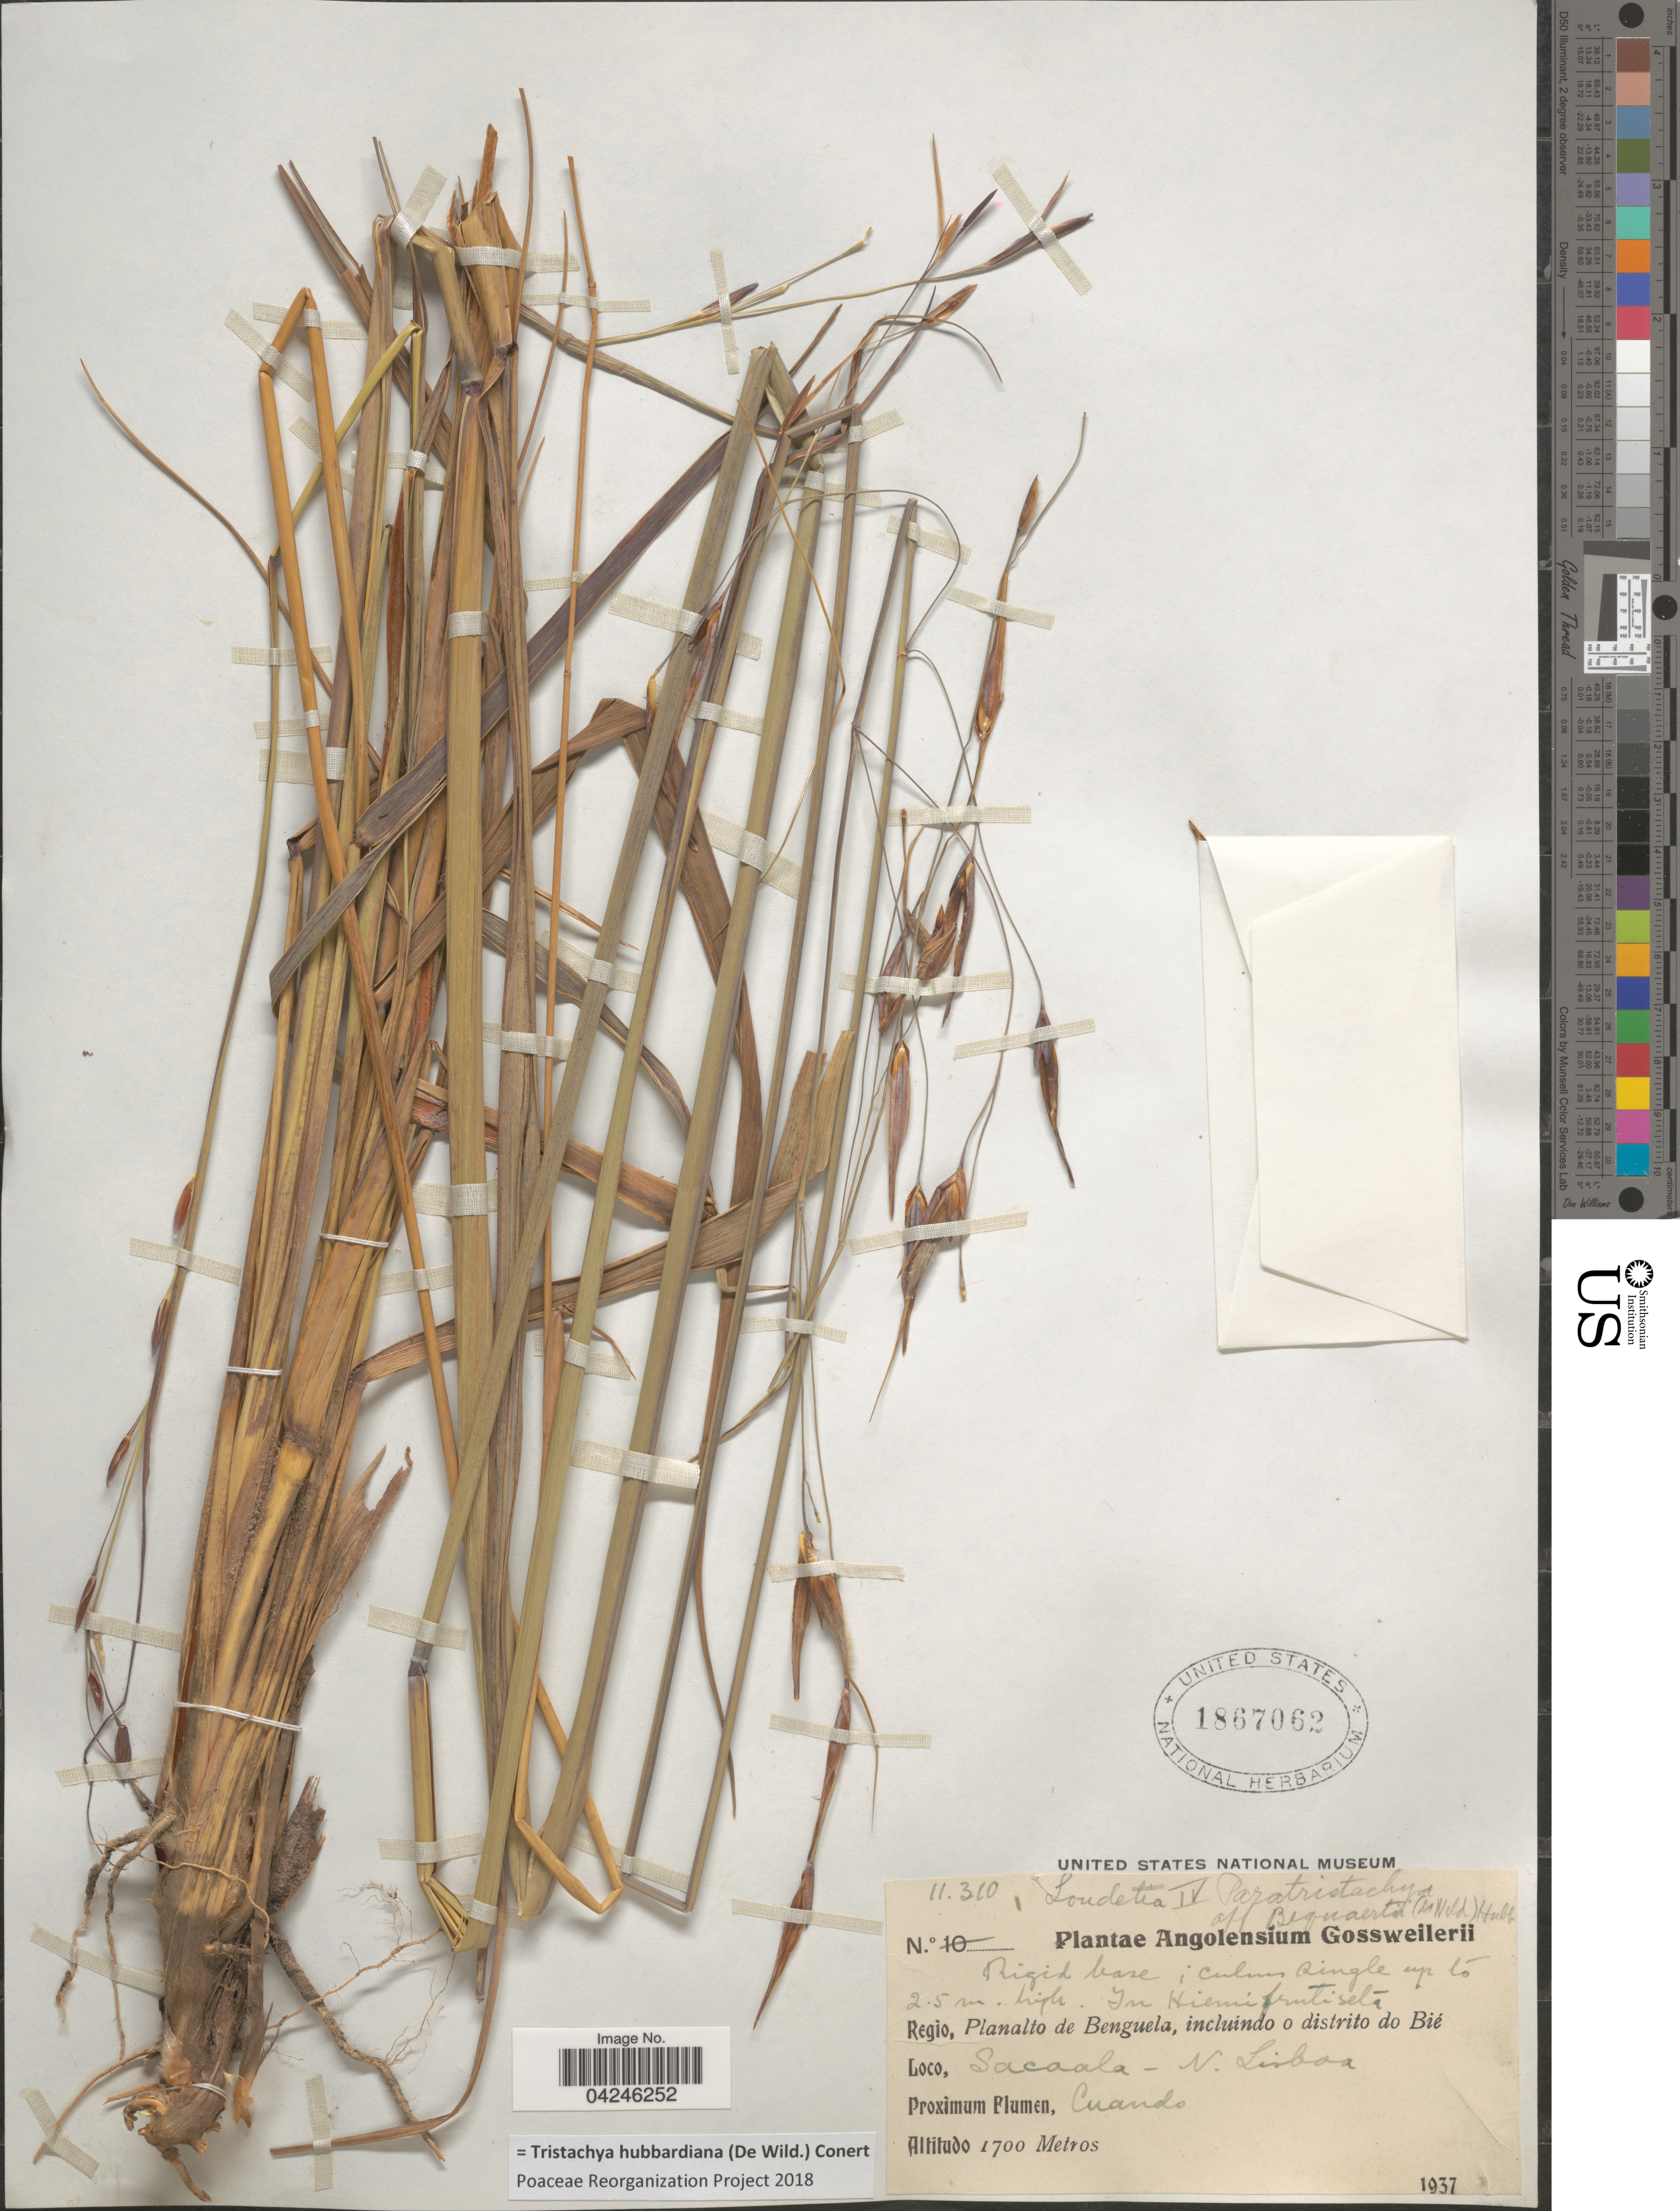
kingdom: Plantae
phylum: Tracheophyta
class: Liliopsida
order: Poales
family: Poaceae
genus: Tristachya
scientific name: Tristachya hubbardiana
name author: (De Wild.) Conert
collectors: -. Gossweiler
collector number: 11310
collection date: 1937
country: Angola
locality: Angolensium. Regìo, Planalto de Benguela, incluindo o distrito do Bié. Sacaala - N. Lisboa. Proxìmum Plumen, Cuando.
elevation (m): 1700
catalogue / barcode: US 1867062